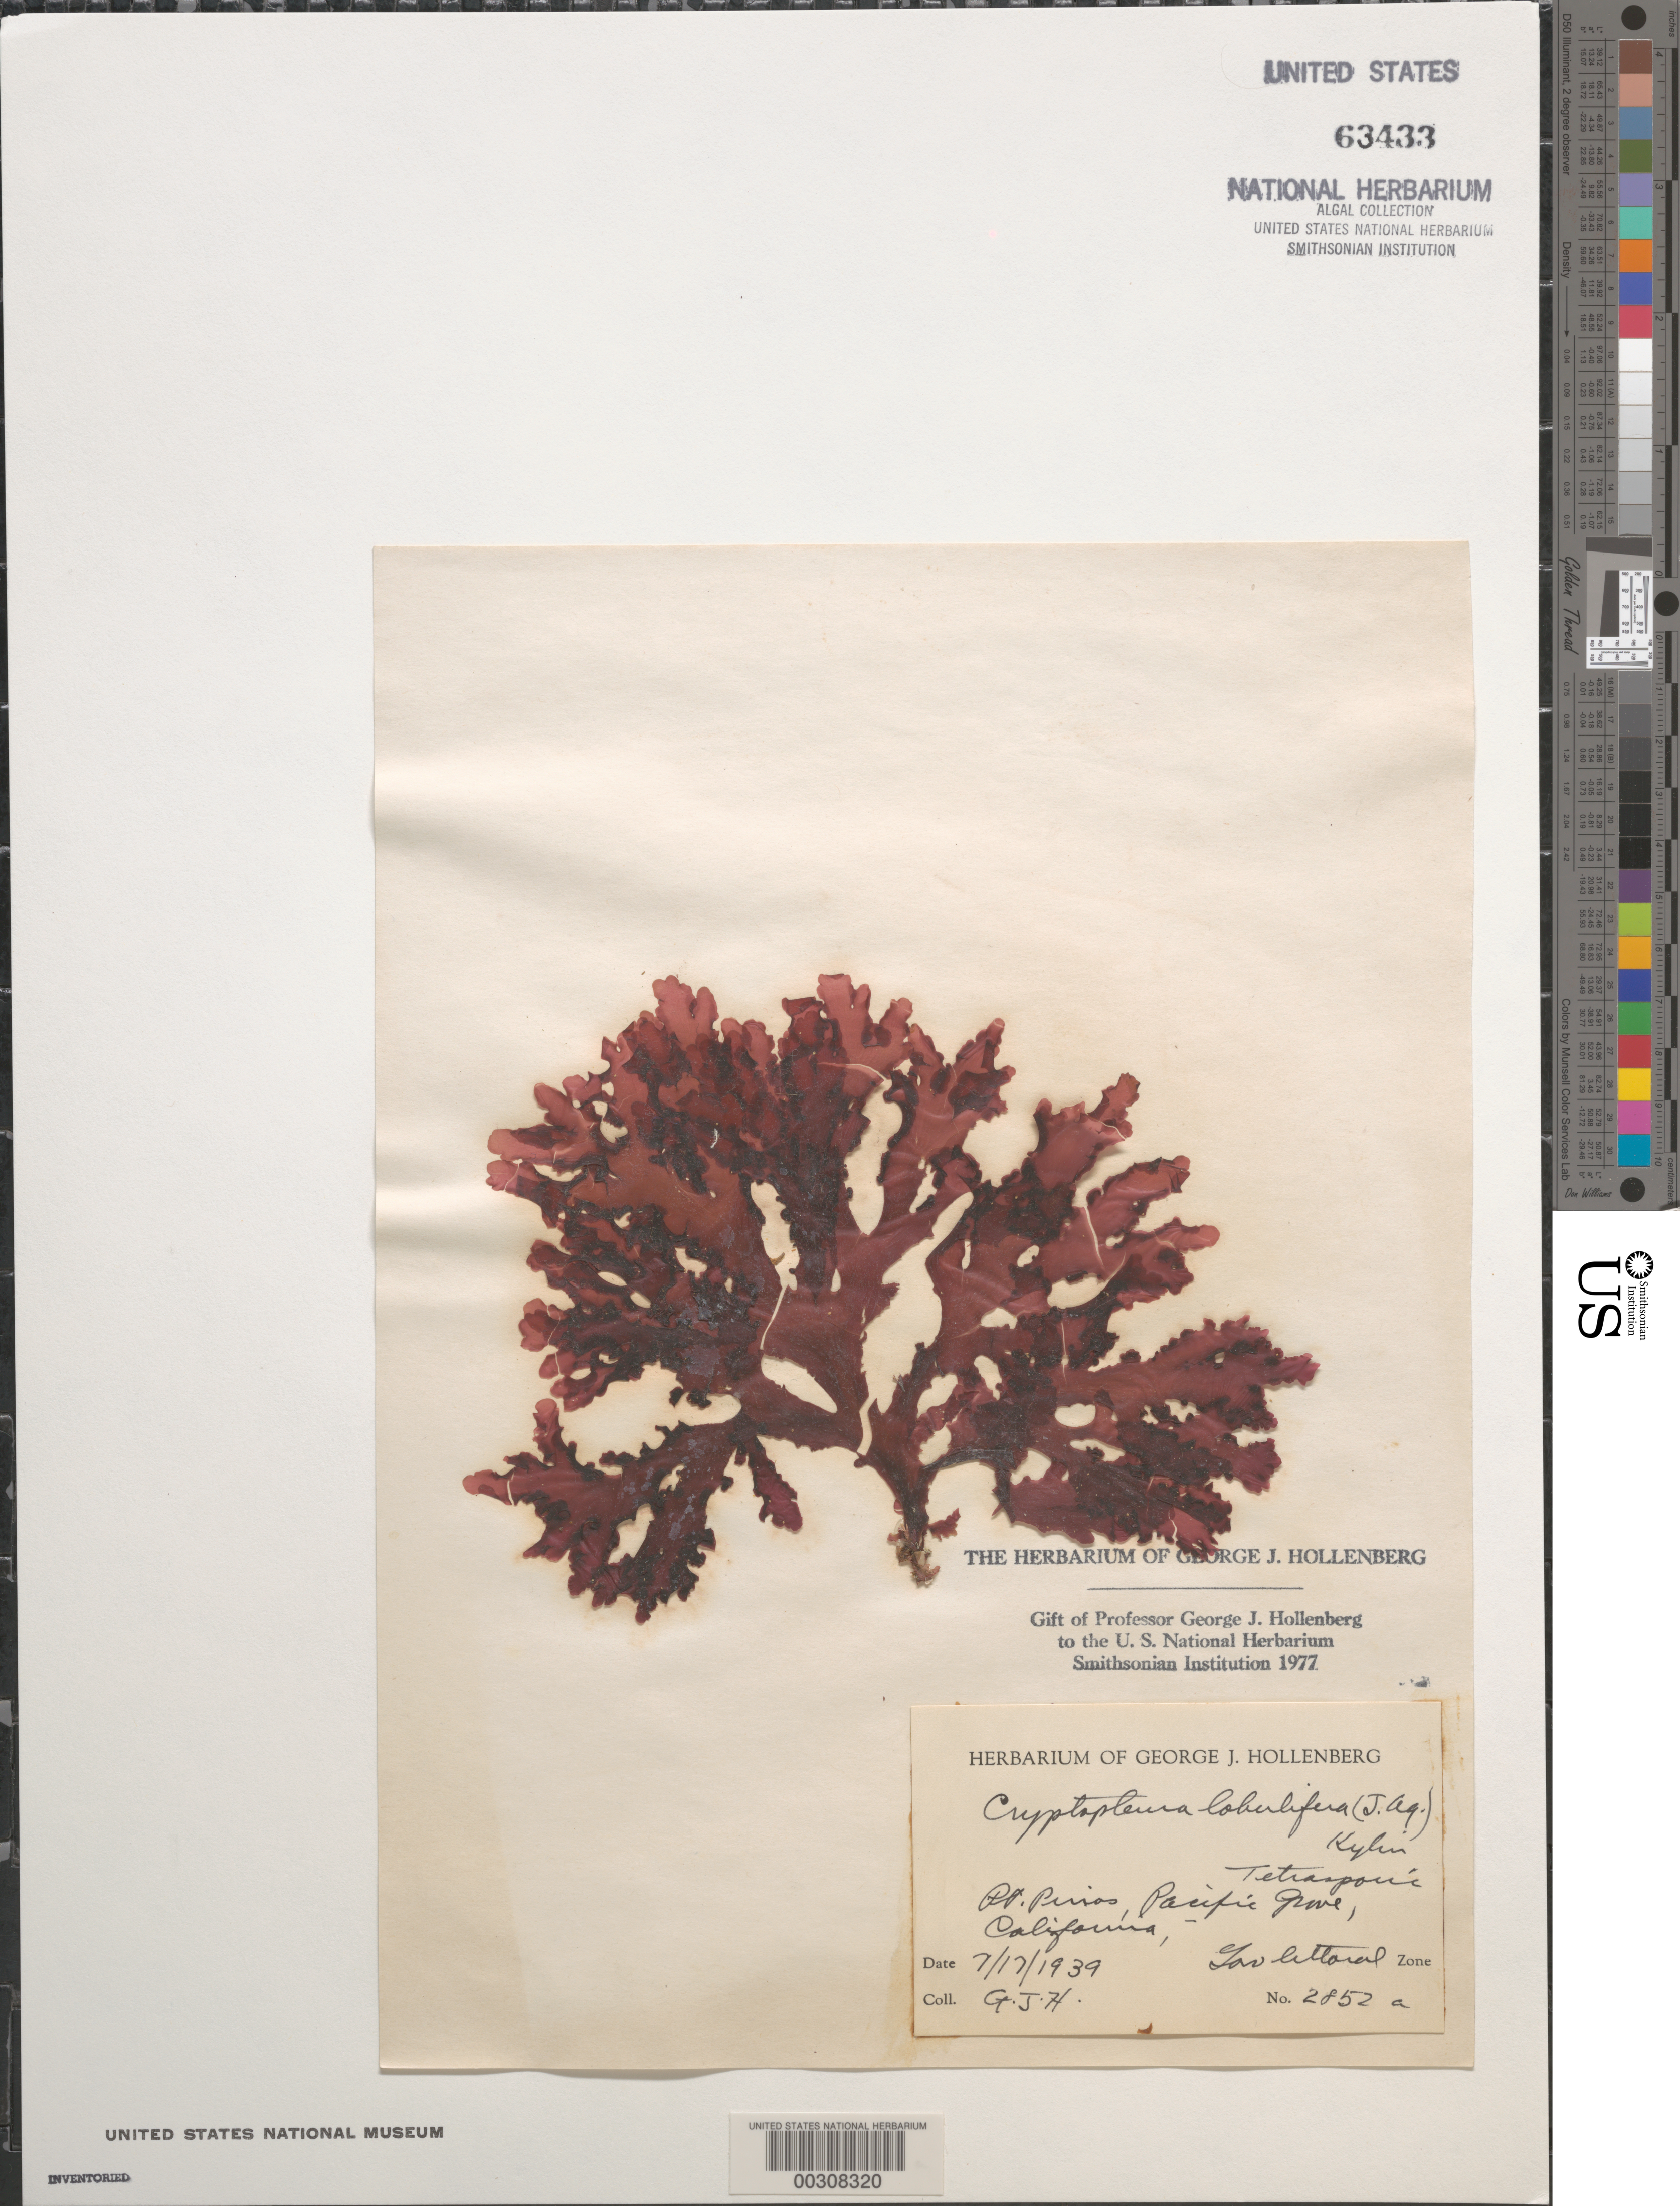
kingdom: Plantae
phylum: Rhodophyta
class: Florideophyceae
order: Ceramiales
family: Delesseriaceae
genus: Cryptopleura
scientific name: Cryptopleura lobulifera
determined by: Hollenberg, George J.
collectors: G. Hollenberg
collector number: GJH 2852a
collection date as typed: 17 Jul 1939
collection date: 1939-07-17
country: United States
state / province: California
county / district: Monterey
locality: Point Pinos, Pacific Grove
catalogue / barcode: US 63433